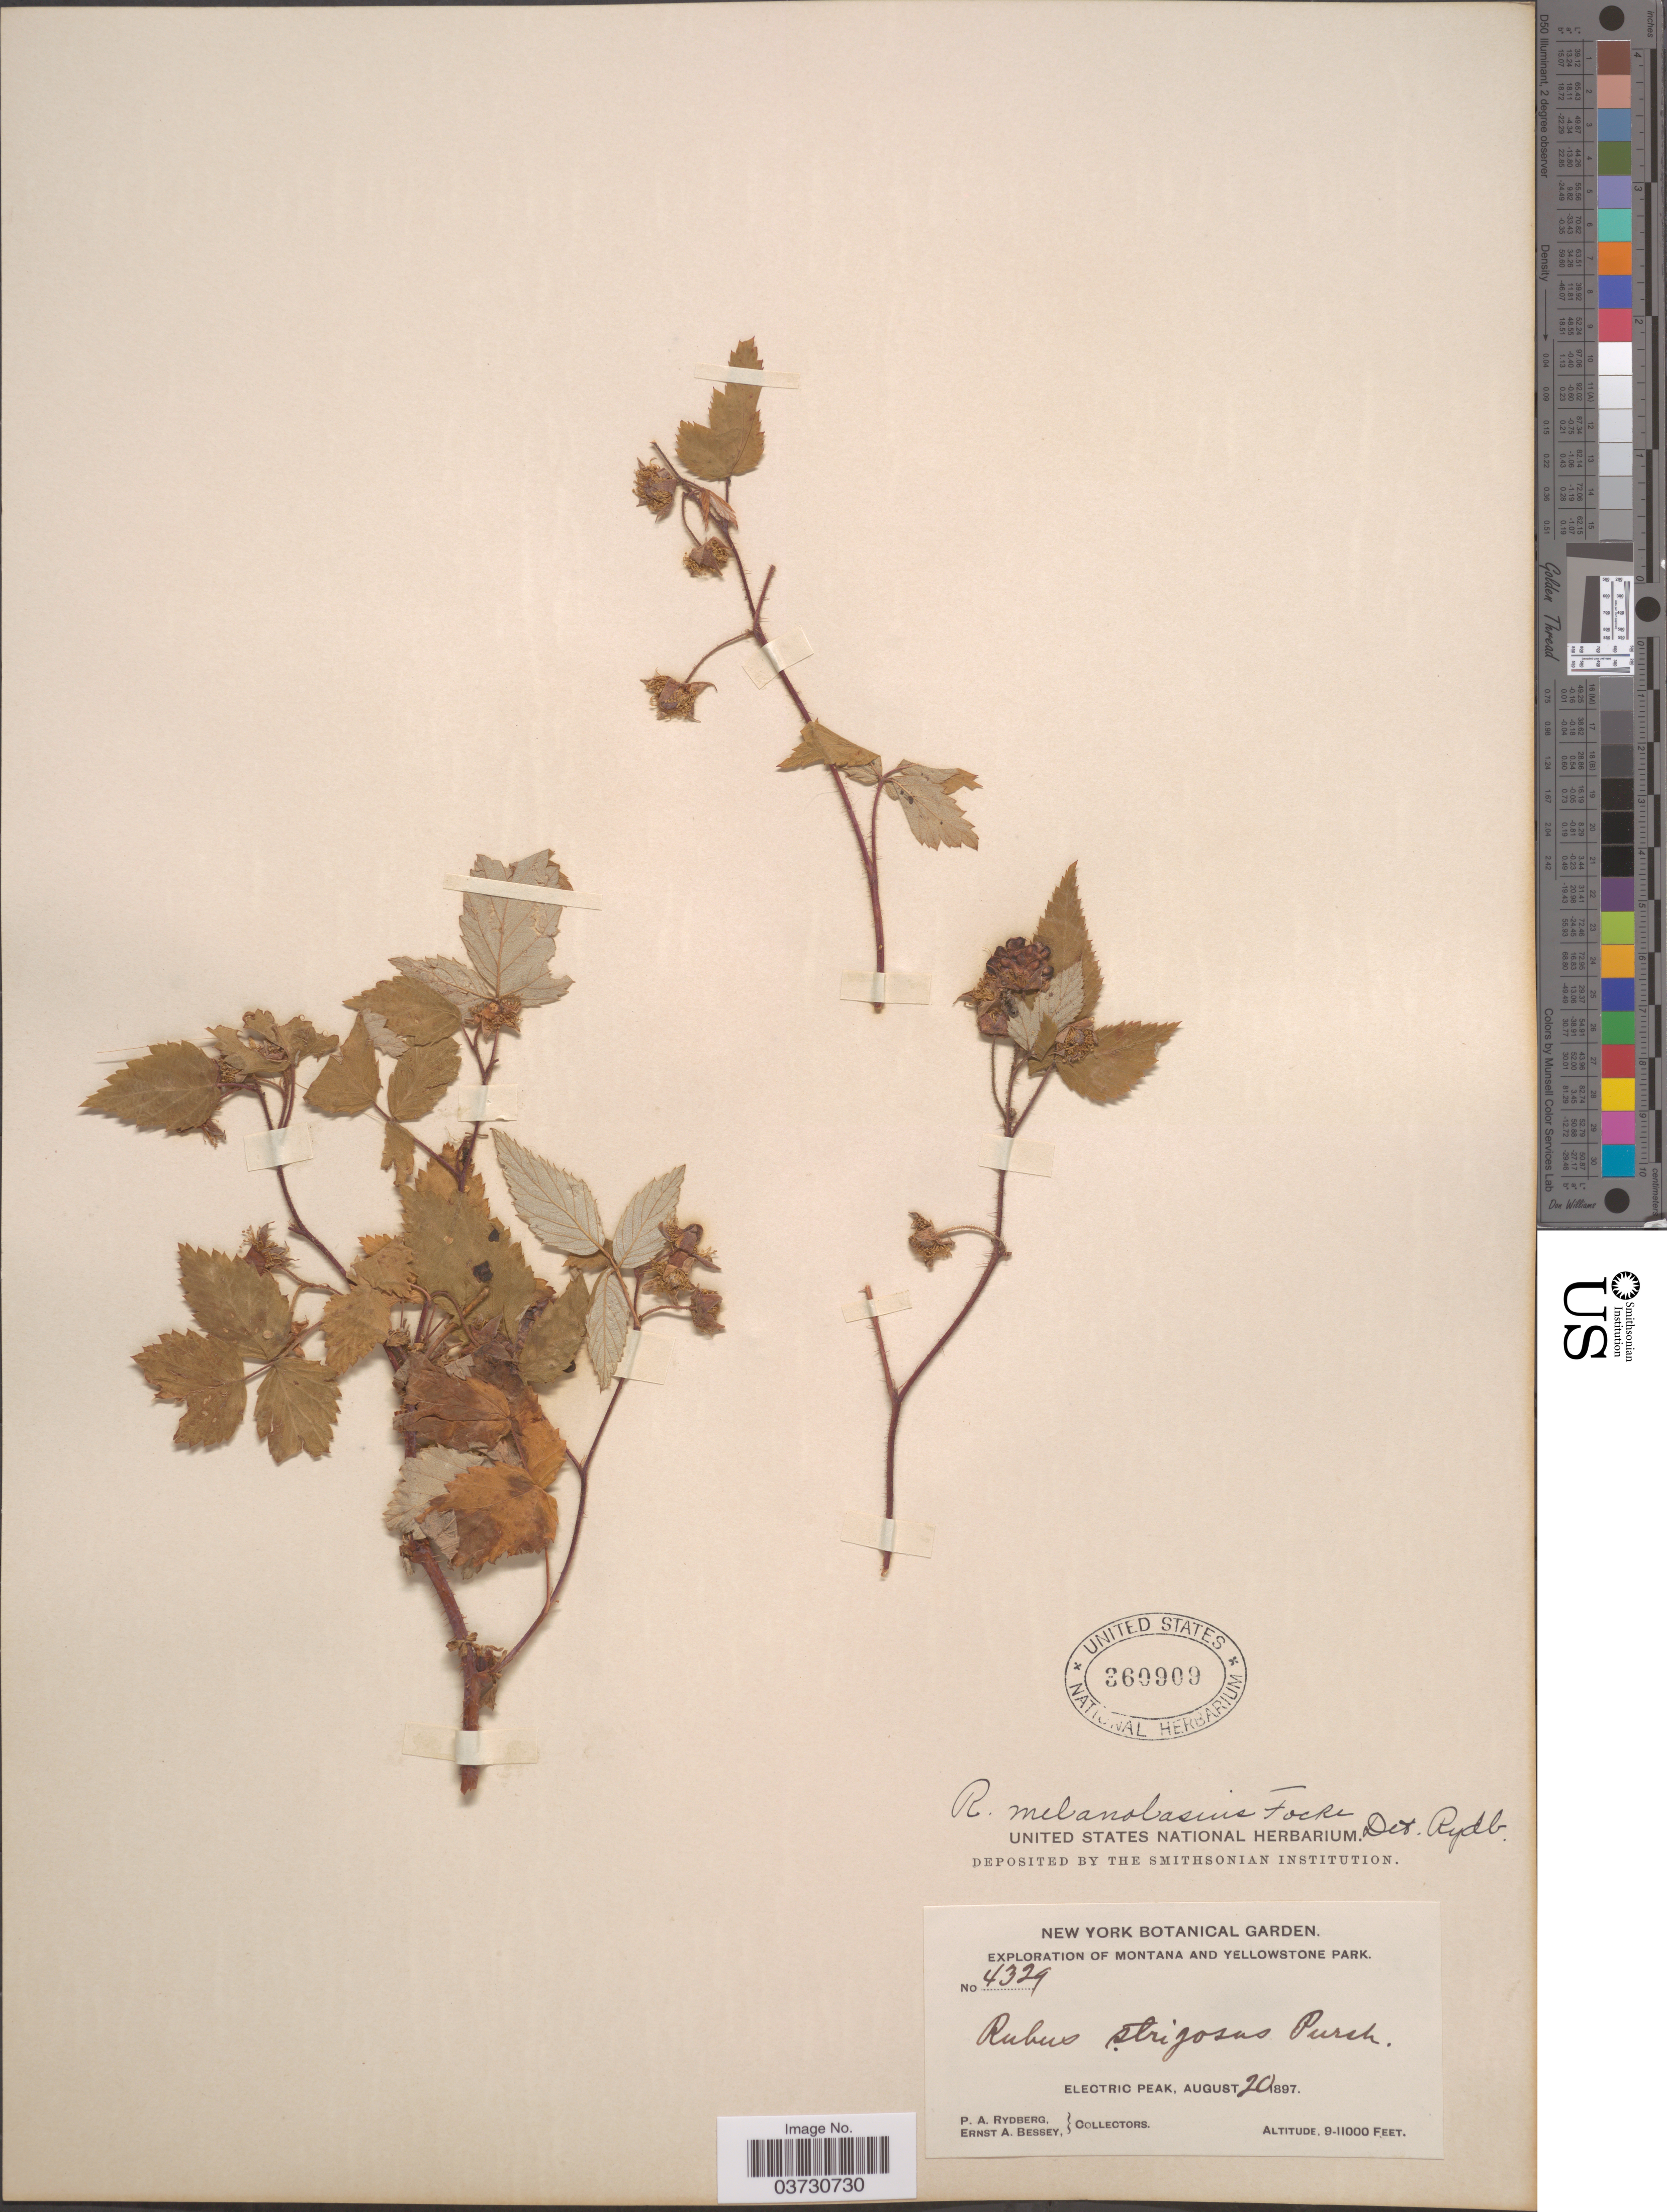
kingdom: Plantae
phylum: Tracheophyta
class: Magnoliopsida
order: Rosales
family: Rosaceae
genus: Rubus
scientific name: Rubus melanolasius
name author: Dieck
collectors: P. A. Rydberg & E. A. Bessey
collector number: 4329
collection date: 1897-08-20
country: United States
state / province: Montana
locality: Yellowstone Park. Electric Peak.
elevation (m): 2743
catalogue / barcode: US 360909